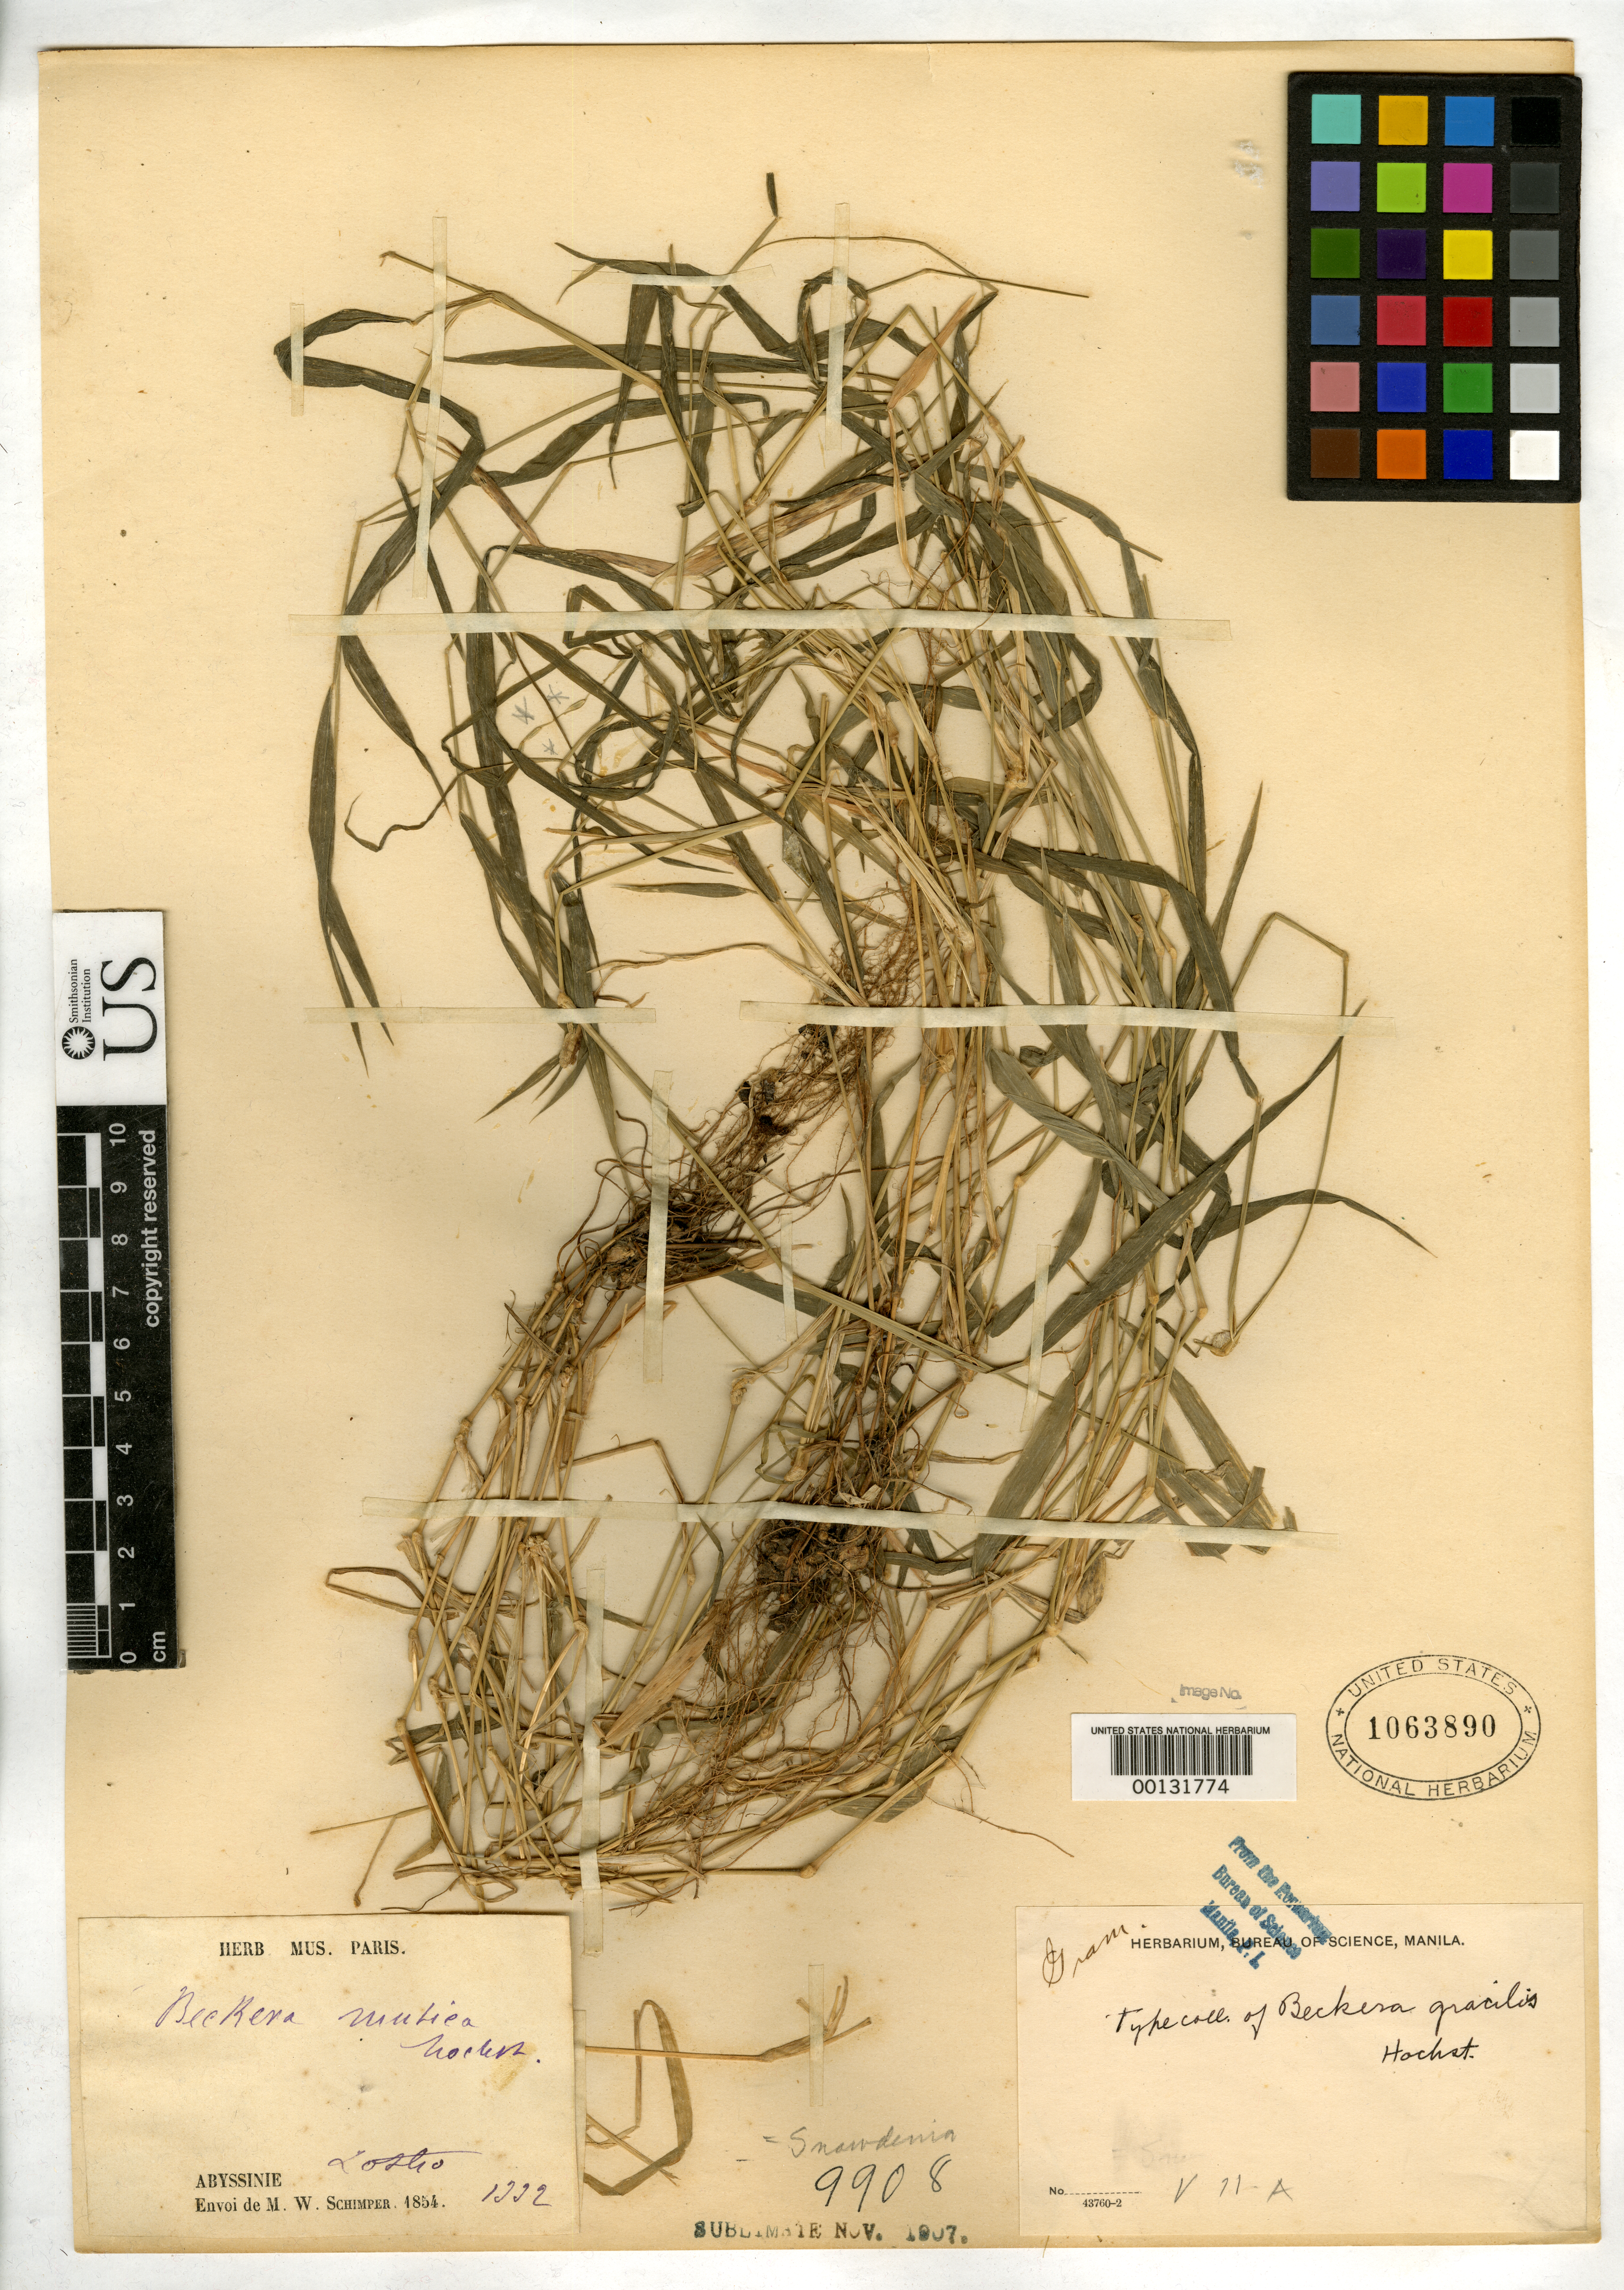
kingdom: Plantae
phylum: Tracheophyta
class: Liliopsida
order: Poales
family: Poaceae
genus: Beckera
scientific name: Beckera gracilis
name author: Hochst.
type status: Isotype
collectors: G. W. Schimper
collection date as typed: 1853 to -- --- 1854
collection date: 1853/1854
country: Ethiopia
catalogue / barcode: US 1063890